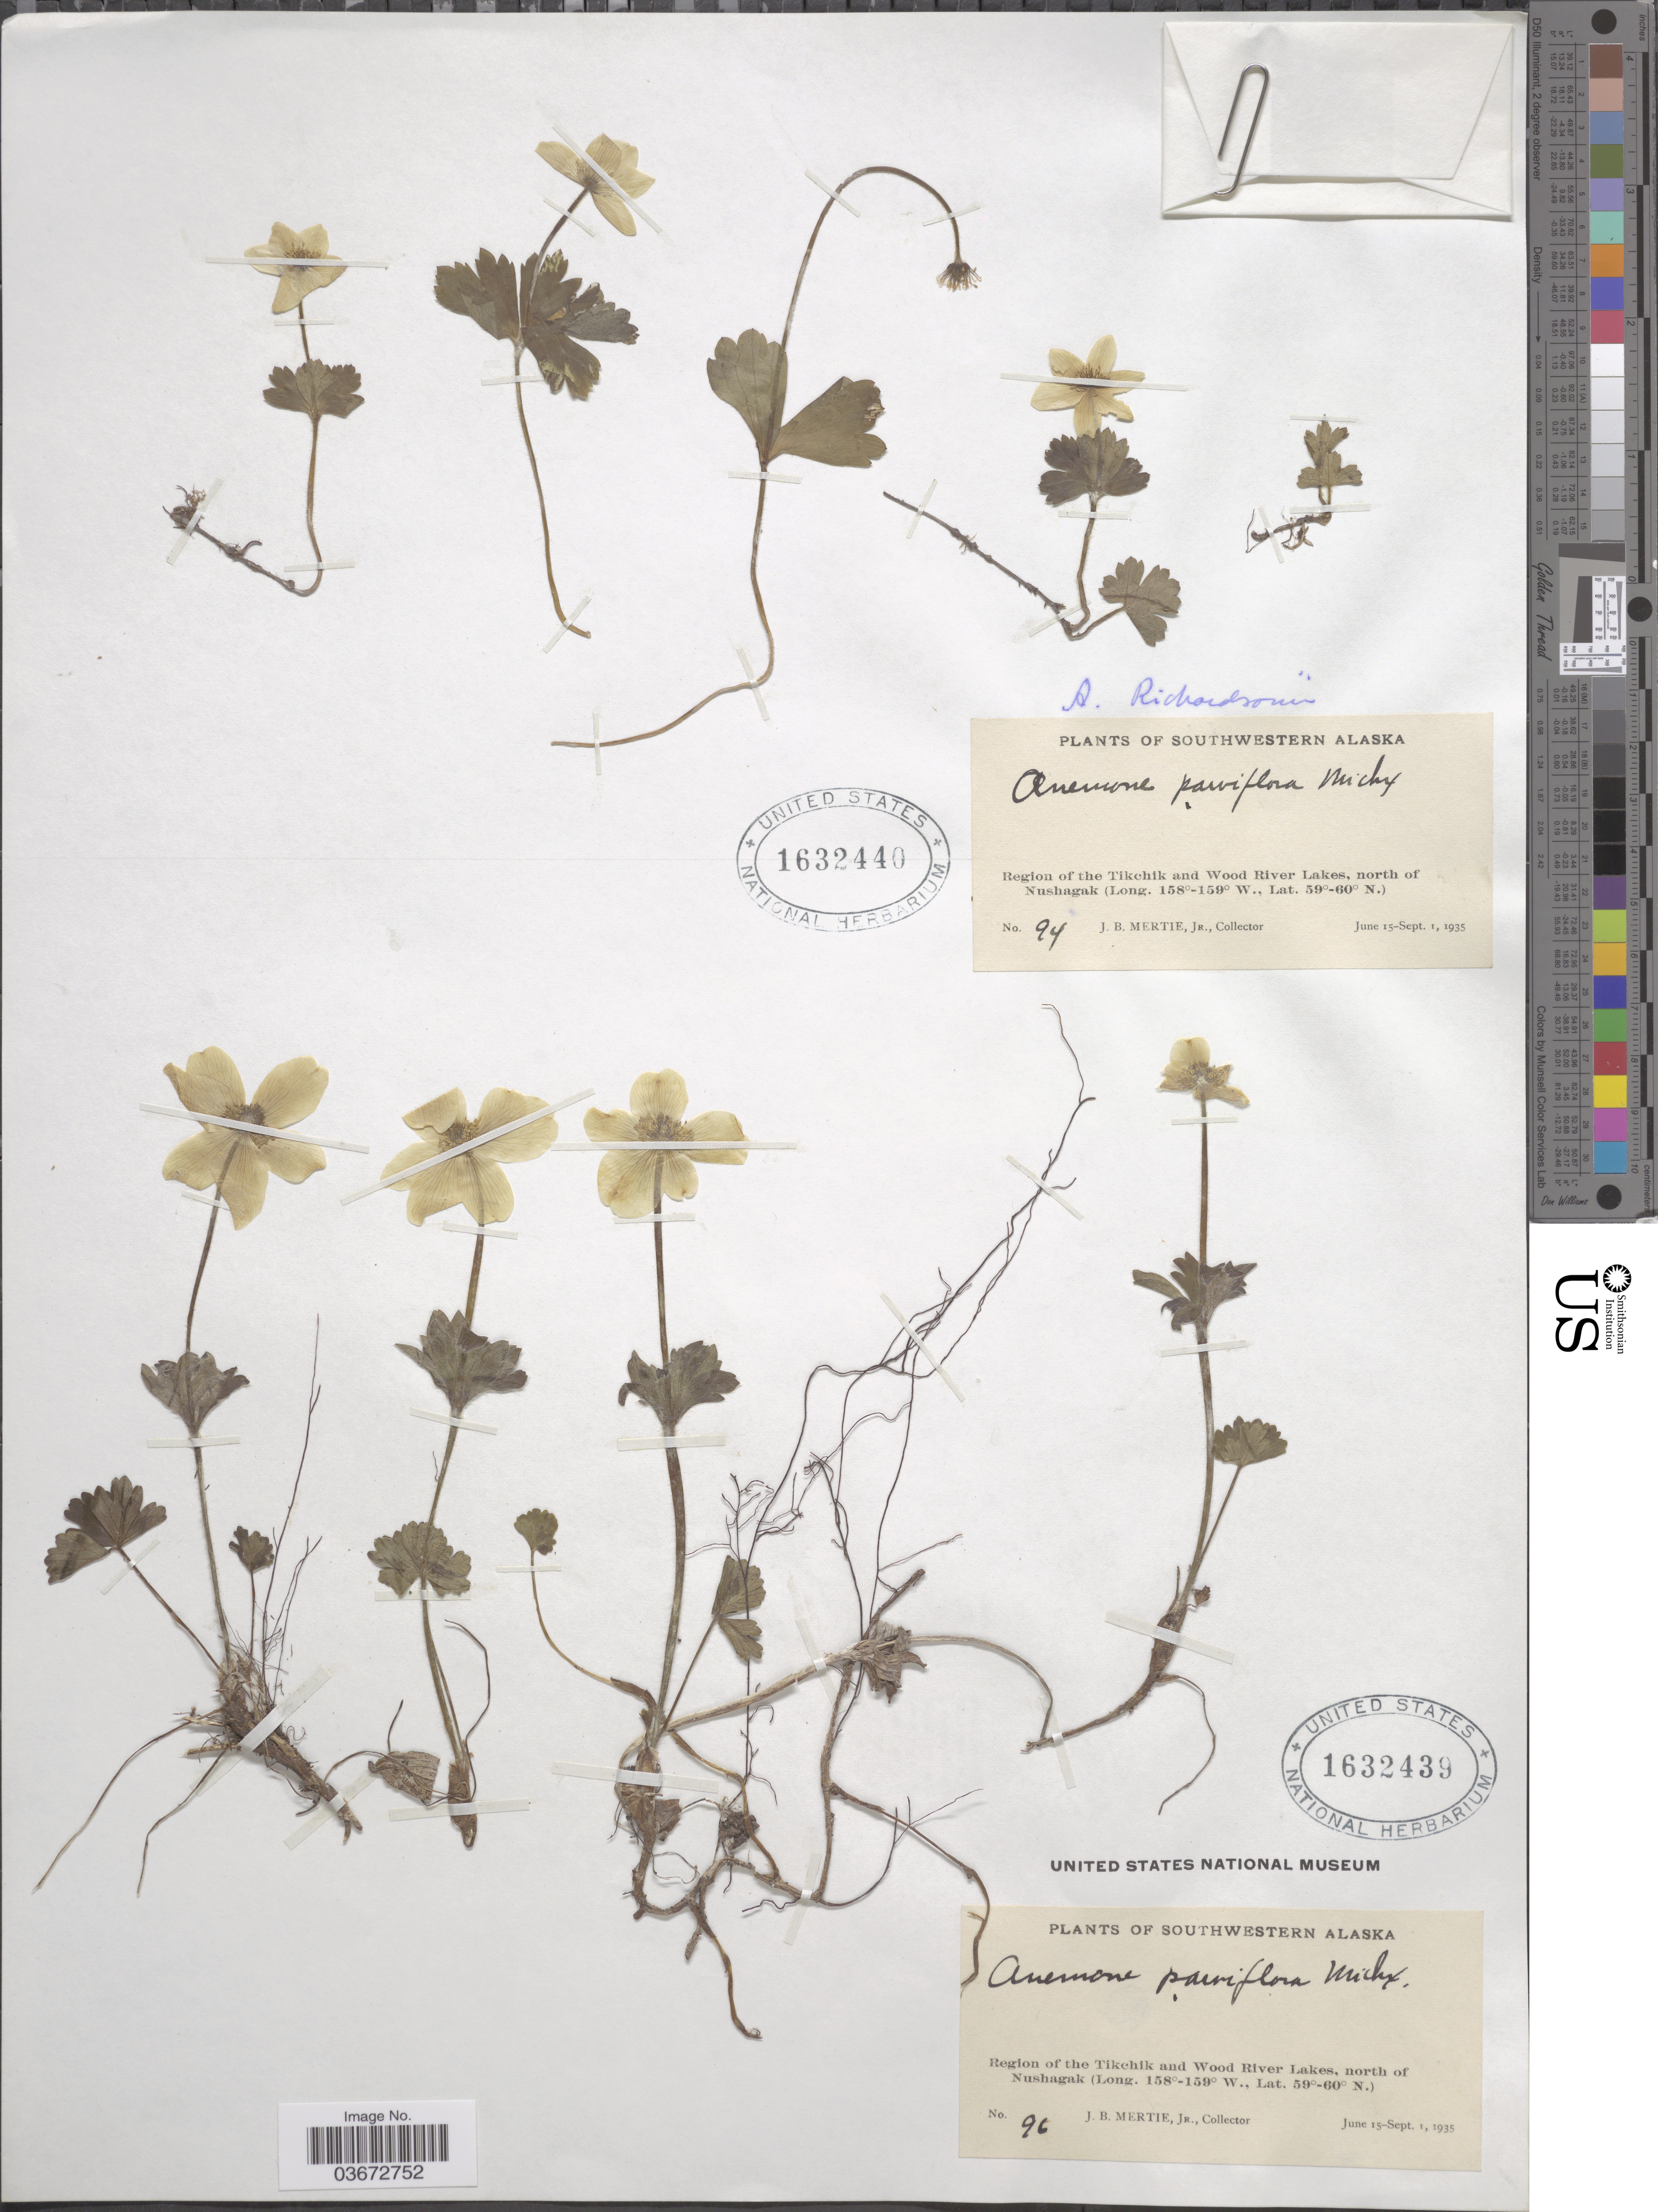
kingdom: Plantae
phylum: Tracheophyta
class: Magnoliopsida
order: Ranunculales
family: Ranunculaceae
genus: Anemone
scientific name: Anemone richardsonii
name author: Hook.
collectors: J. Mertie Jr.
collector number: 94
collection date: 1935-06-15/1935-09-01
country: United States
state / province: Alaska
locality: Southwestern Alaska. Region of the Tikchik and Wood River Lakes, north of Nushagak.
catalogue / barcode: US 1632440